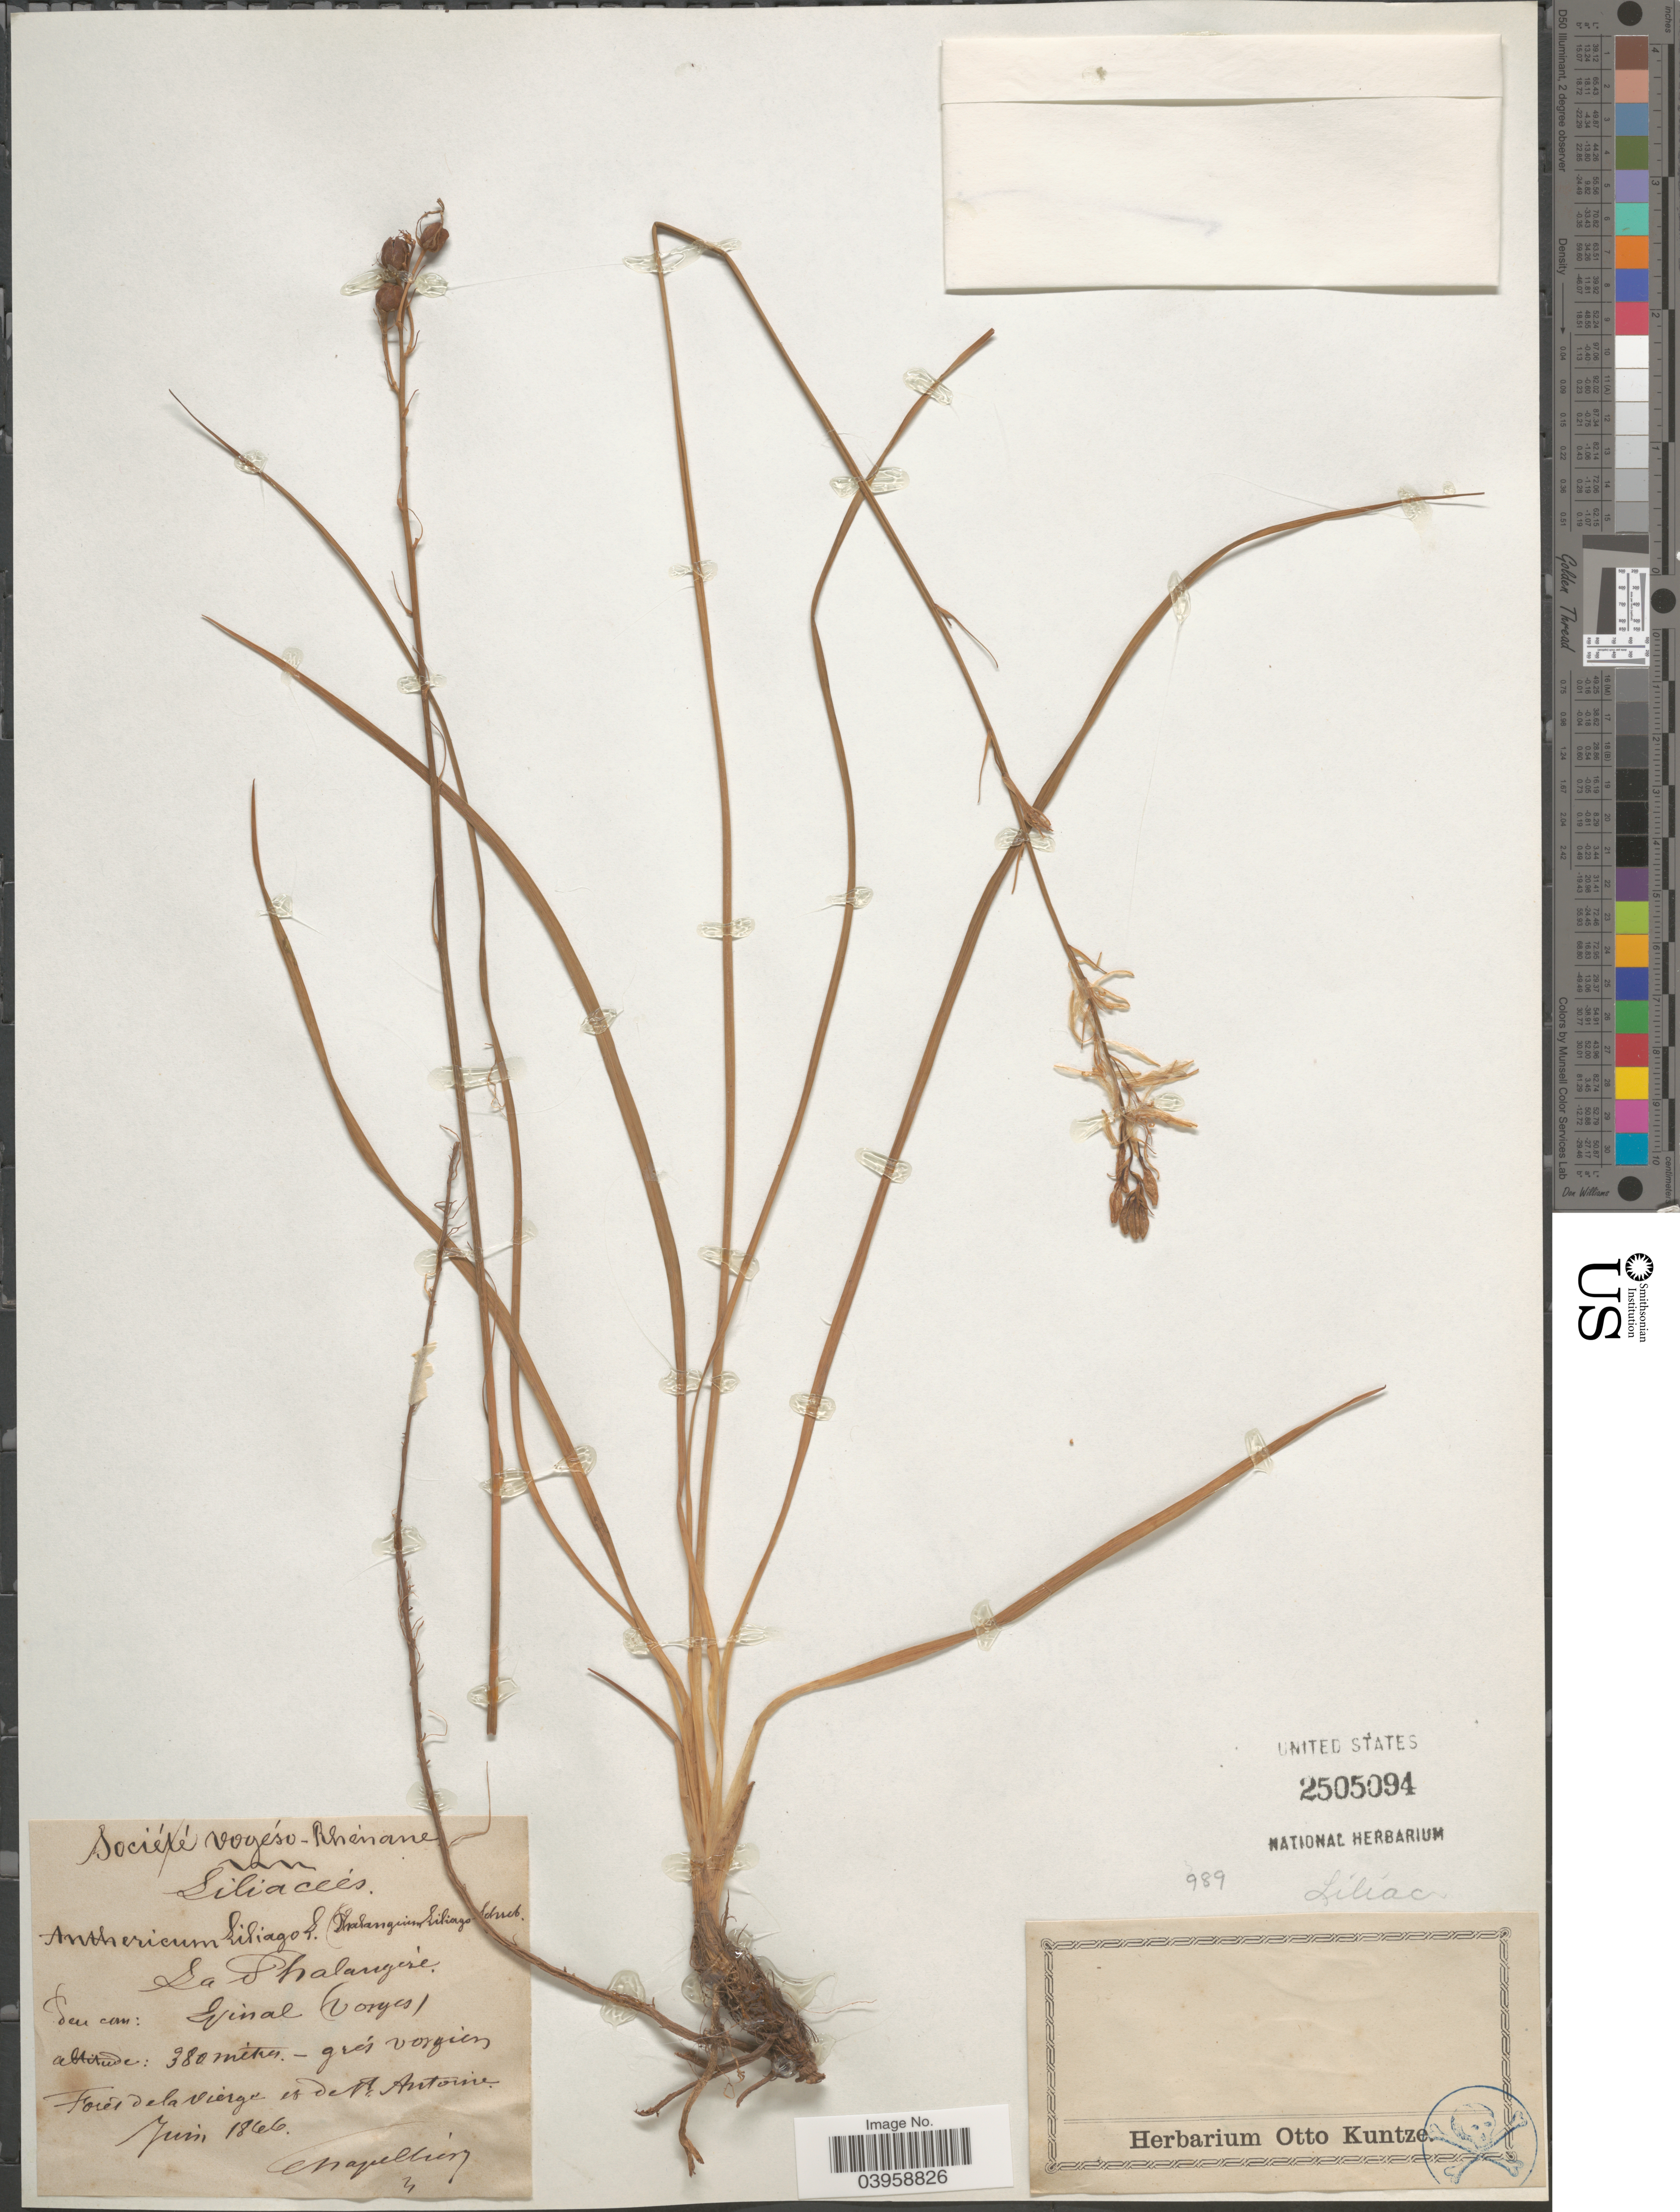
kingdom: Plantae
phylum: Tracheophyta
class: Liliopsida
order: Asparagales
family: Asparagaceae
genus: Anthericum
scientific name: Anthericum liliago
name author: L.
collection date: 1866-06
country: France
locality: Epinal (Vosges) Forêt de la vierge in de St. Antoine.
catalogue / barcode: US 2505094